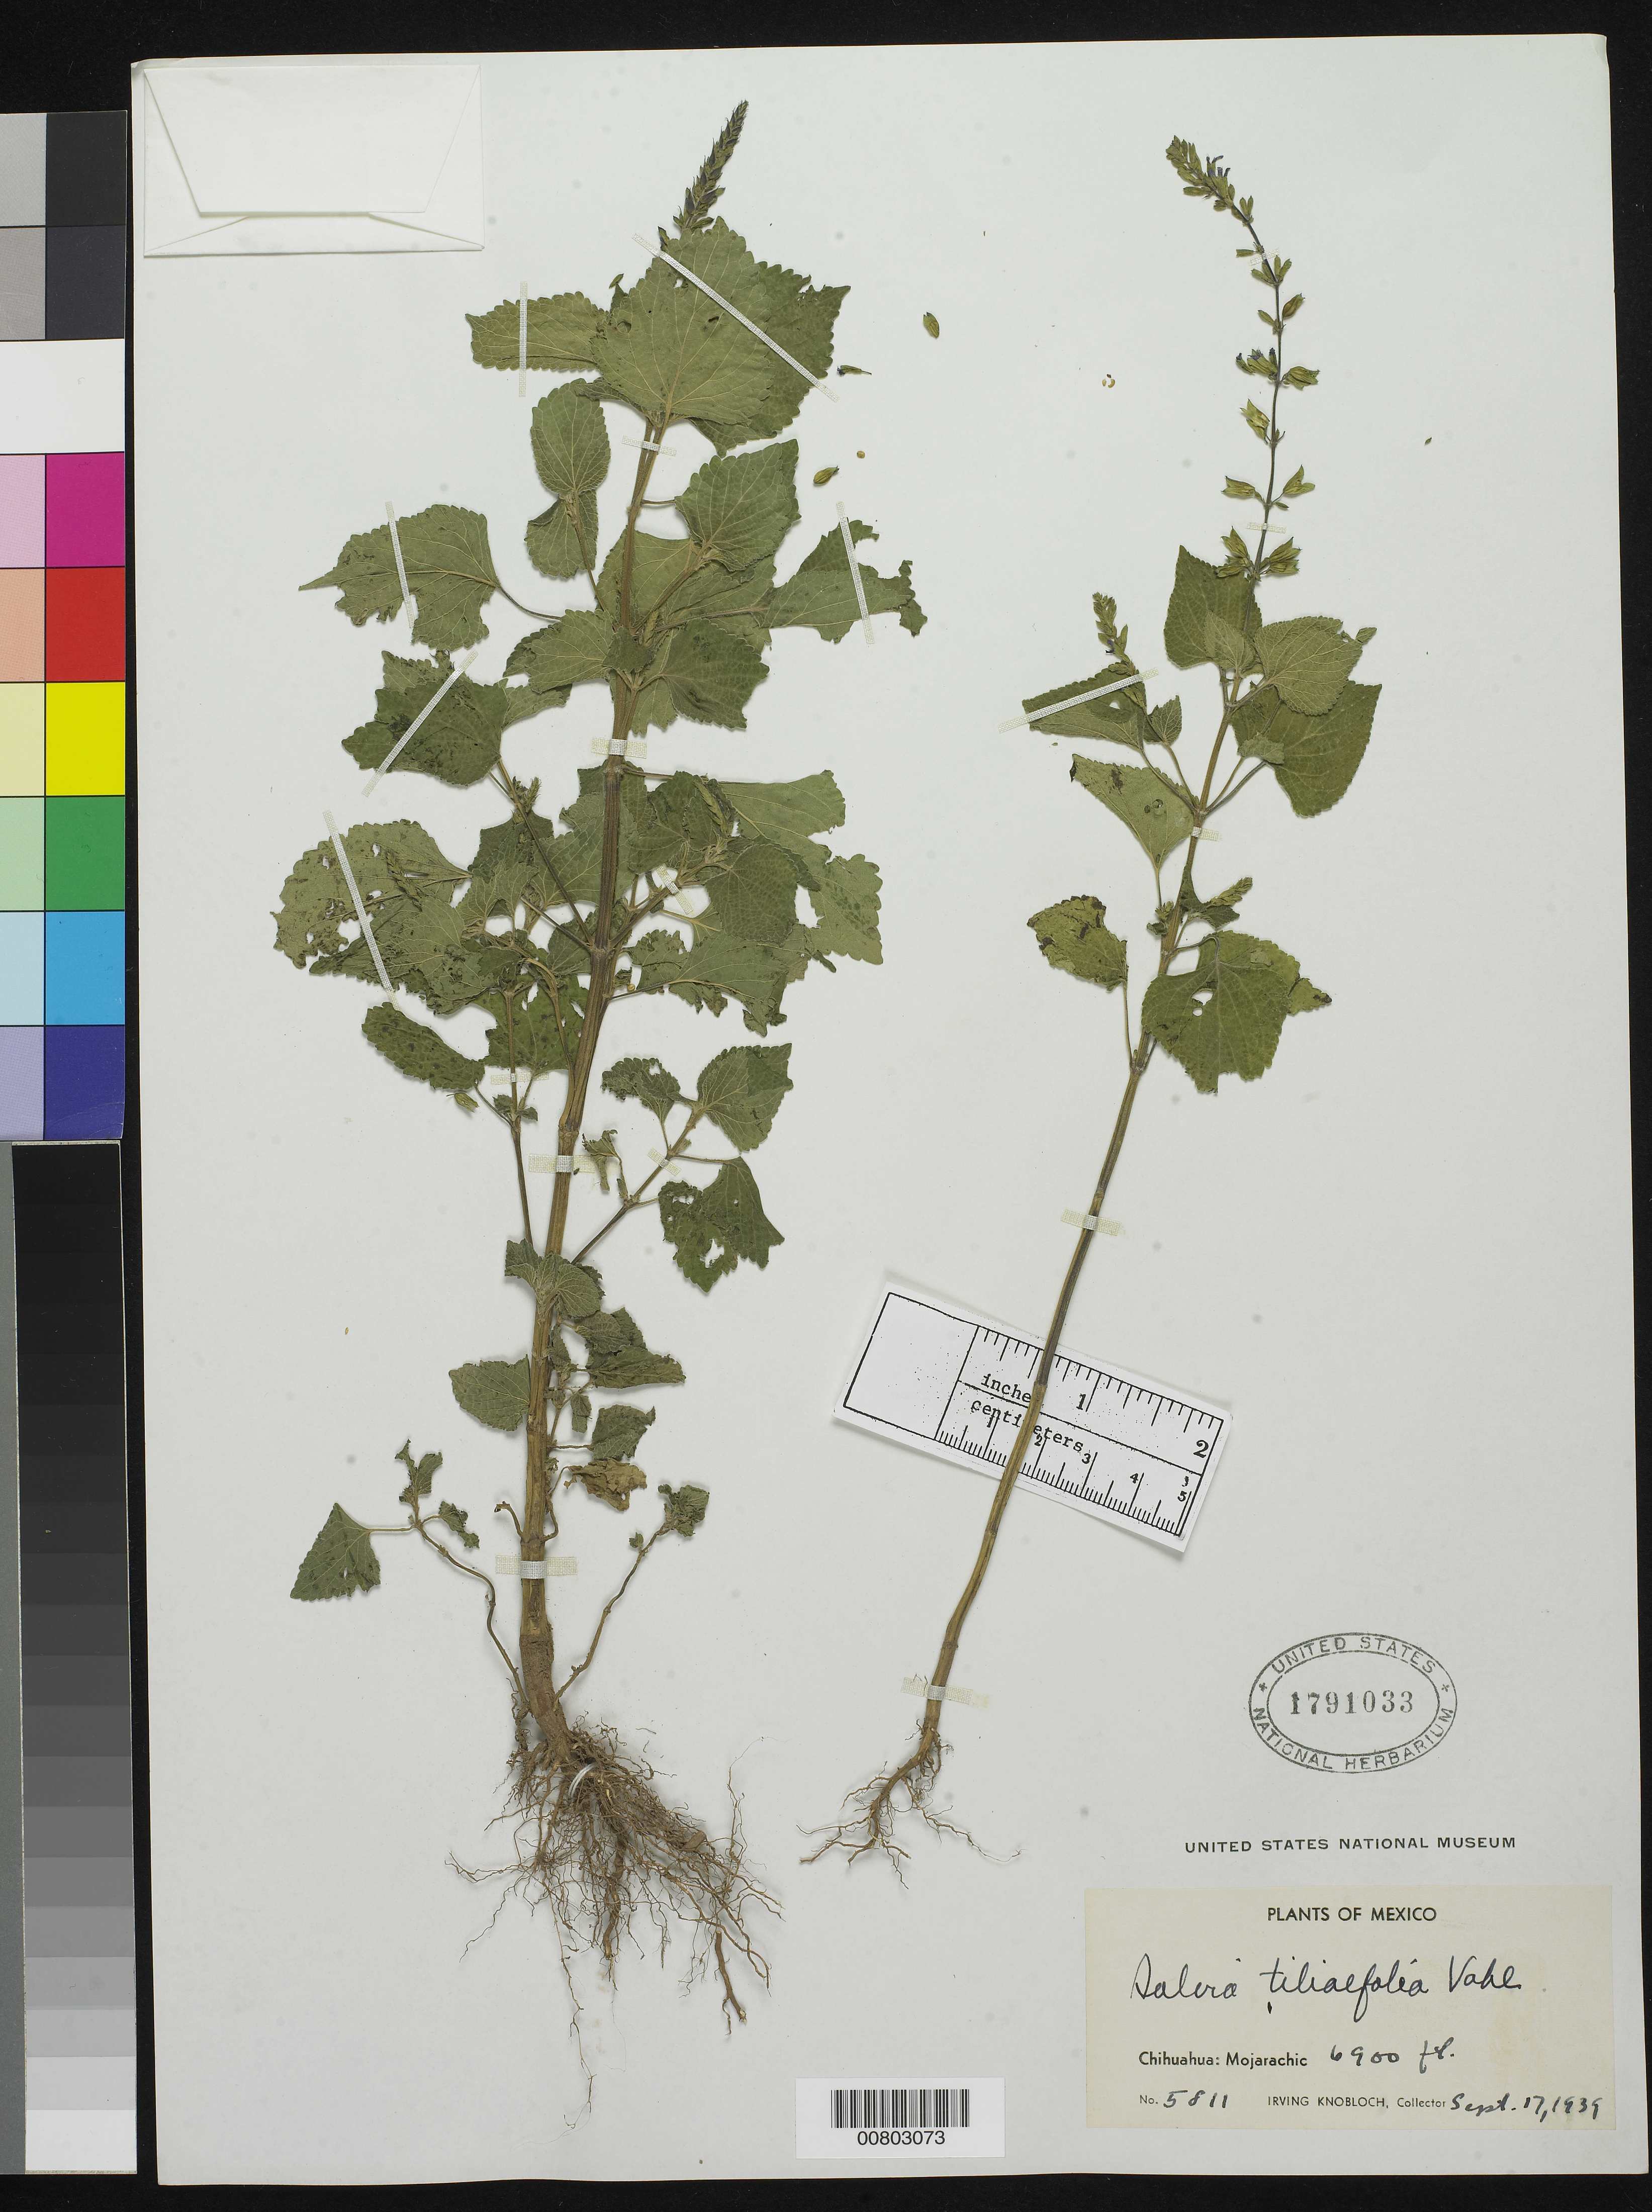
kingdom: Plantae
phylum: Tracheophyta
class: Magnoliopsida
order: Lamiales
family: Lamiaceae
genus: Salvia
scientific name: Salvia tiliaefolia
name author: Vahl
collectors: I. W. Knobloch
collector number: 5811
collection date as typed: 17 Sep 1939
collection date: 1939-09-17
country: Mexico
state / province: Chihuahua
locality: Mojarachic, Chihuahua.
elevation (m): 2103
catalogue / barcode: US 1791033